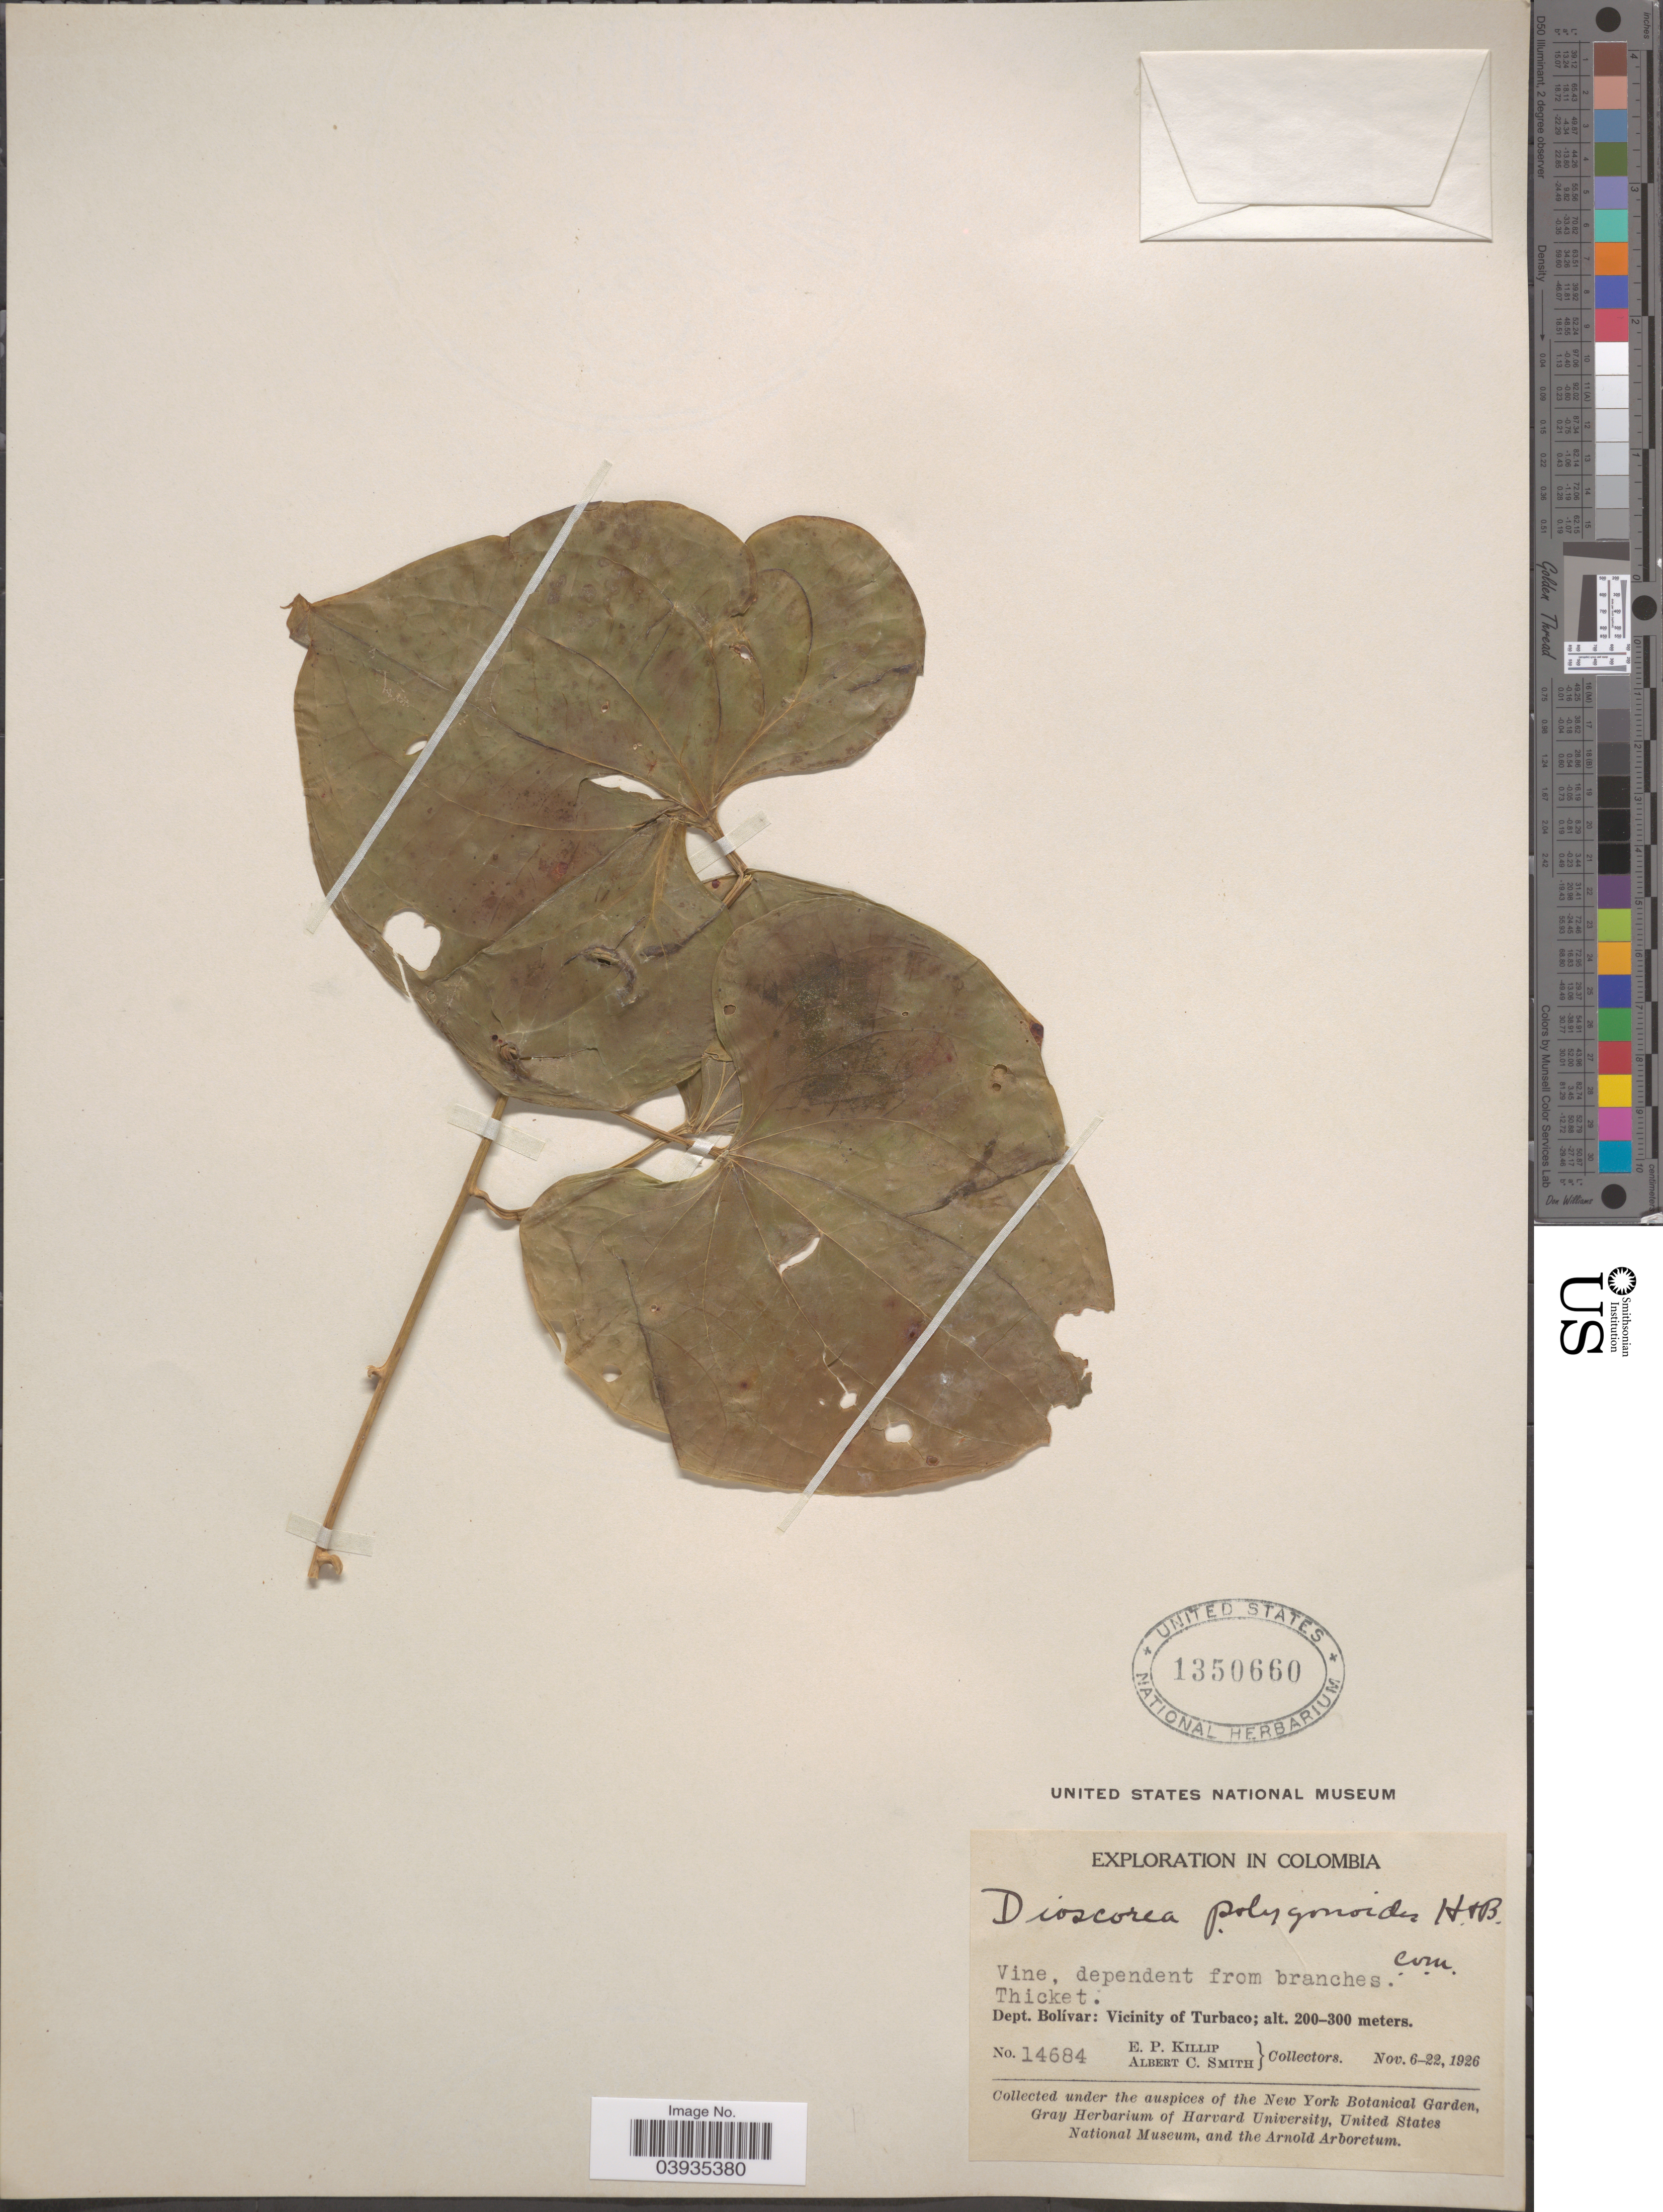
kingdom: Plantae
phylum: Tracheophyta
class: Liliopsida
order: Dioscoreales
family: Dioscoreaceae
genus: Dioscorea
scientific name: Dioscorea polygonoides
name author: Humb. & Bonpl. ex Willd.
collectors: E. P. Killip & A. C. Smith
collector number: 14684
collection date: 1926-11-06/1926-11-22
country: Colombia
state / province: Bolívar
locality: Dept. Bolívar: Vicinity of Turbaco.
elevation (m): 200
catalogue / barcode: US 1350660